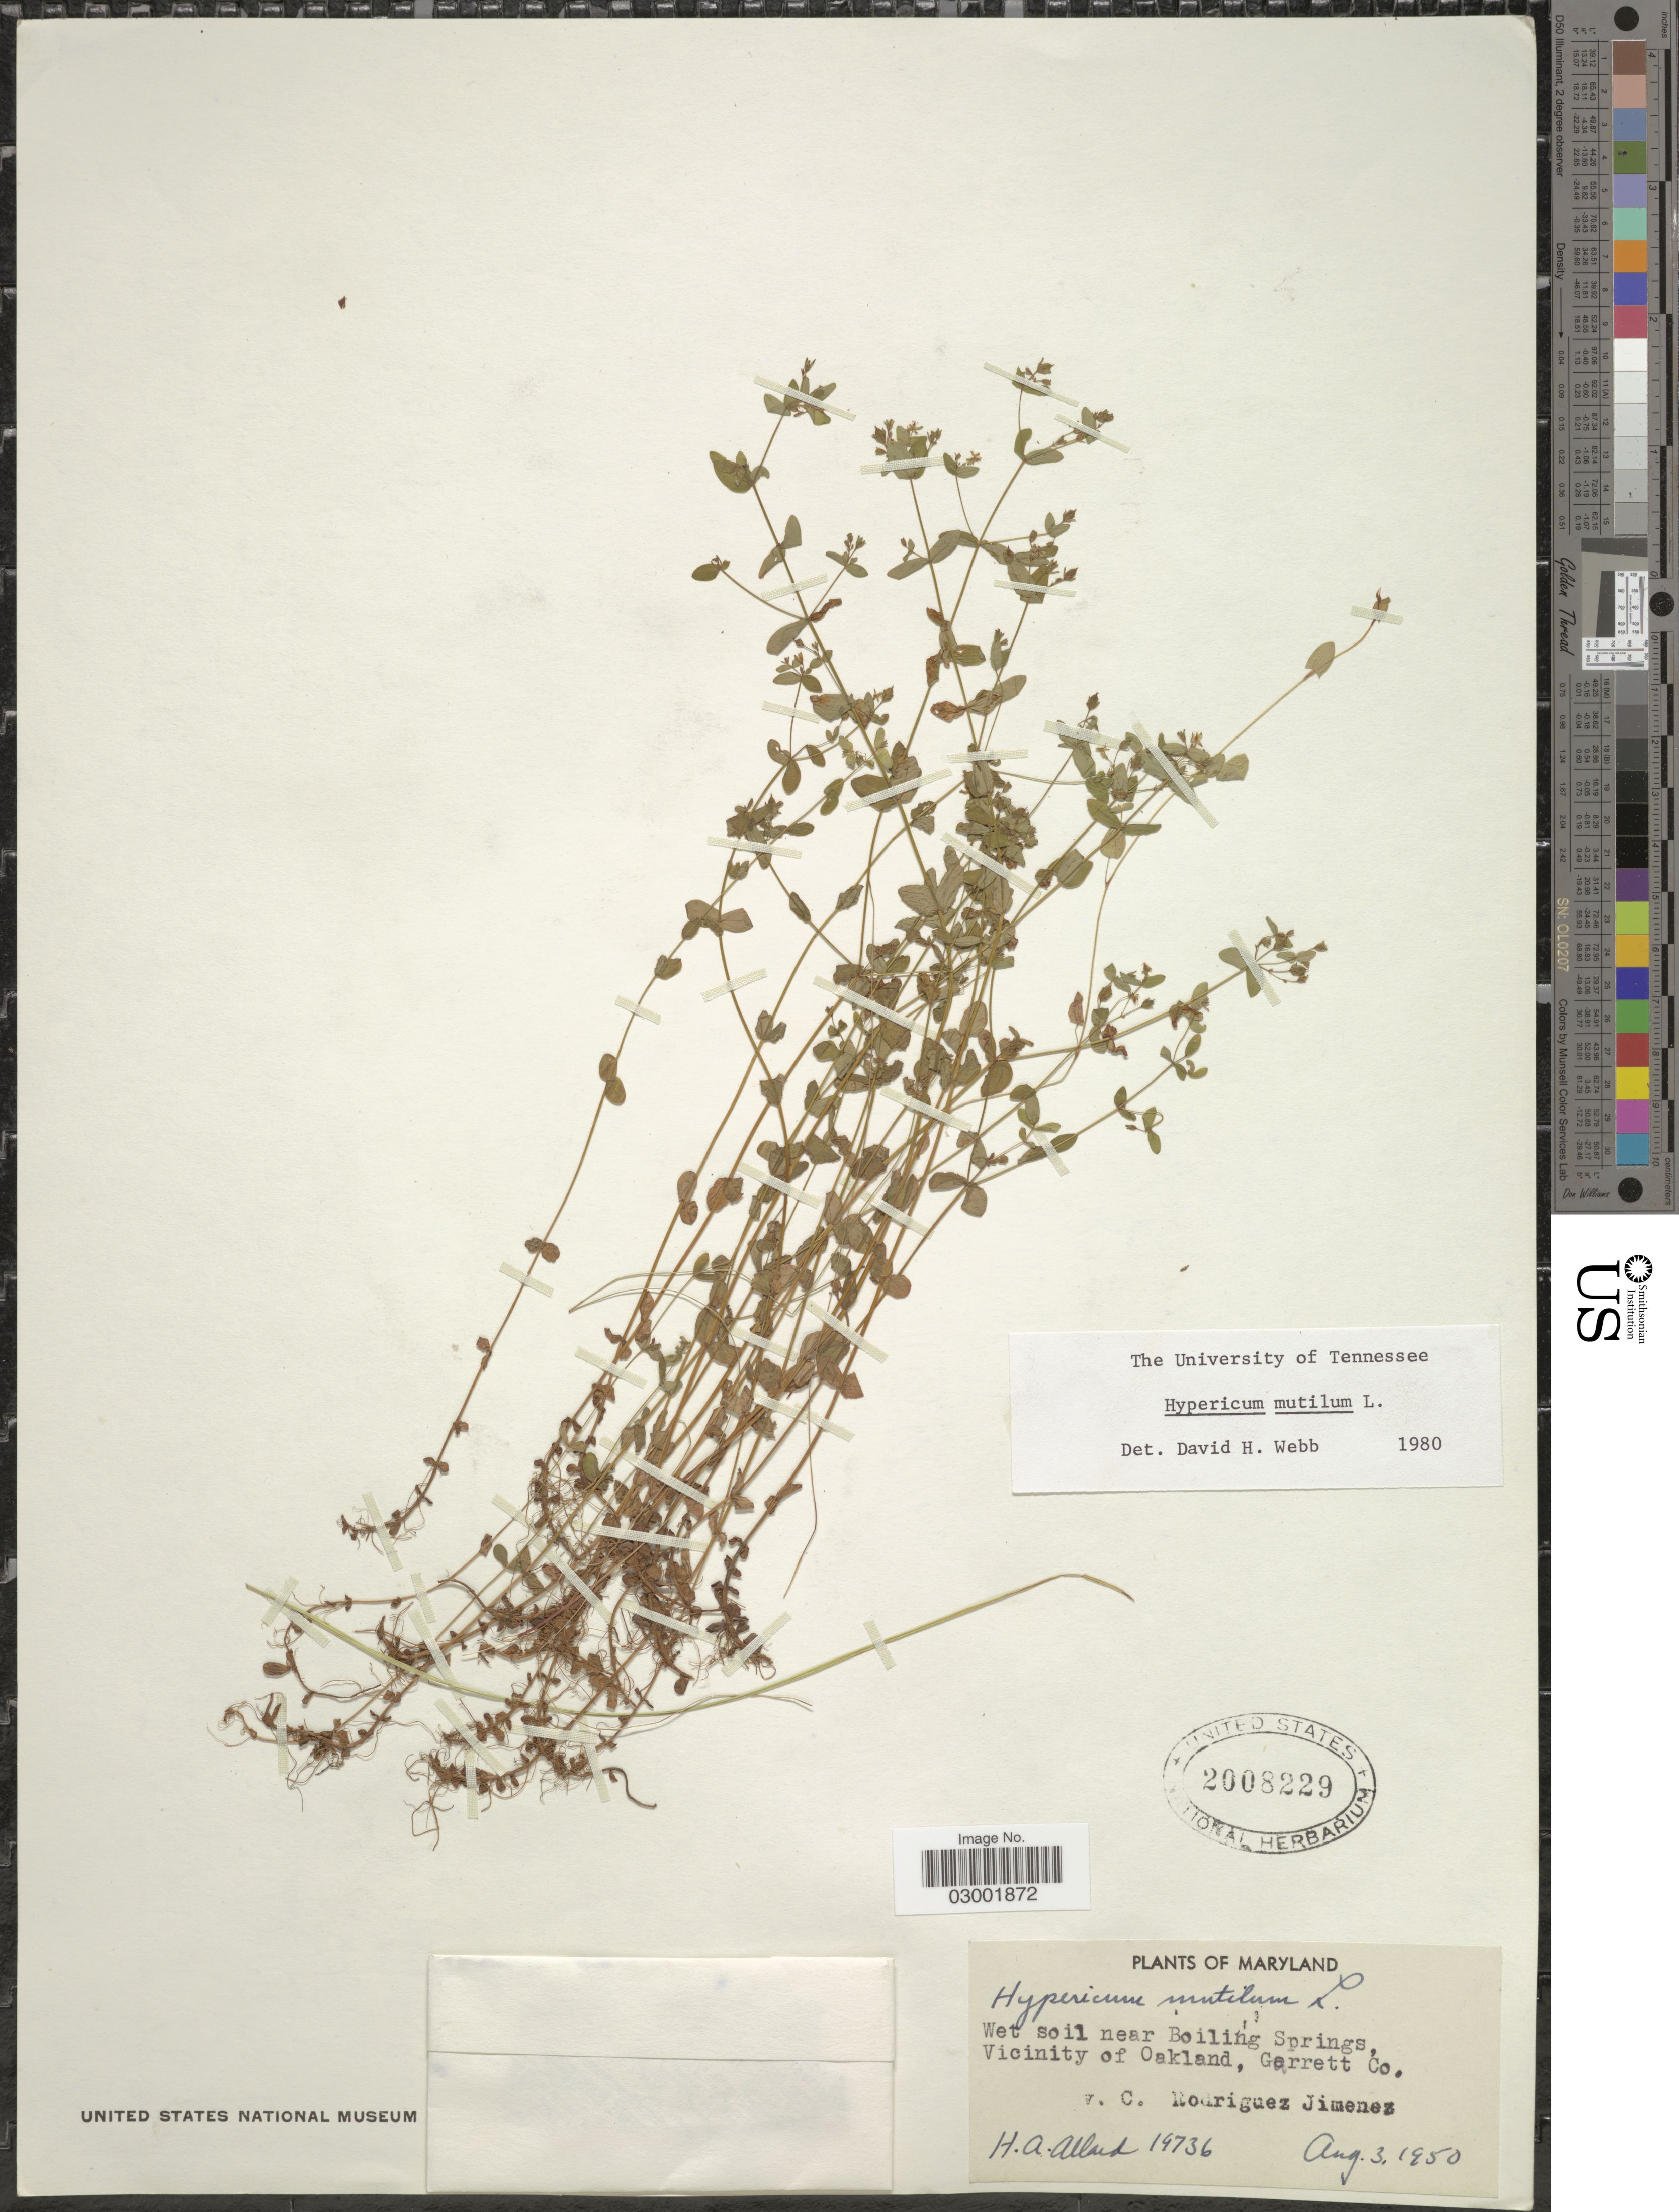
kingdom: Plantae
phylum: Tracheophyta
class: Magnoliopsida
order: Malpighiales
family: Hypericaceae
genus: Hypericum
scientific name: Hypericum mutilum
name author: L.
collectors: H. A. Allard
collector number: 19736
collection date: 1950-08-03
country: United States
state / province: Maryland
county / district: Garrett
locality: Wet soil near Boiling Springs, Vicinity of Oakland, Garrett Co.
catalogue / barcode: US 2008229